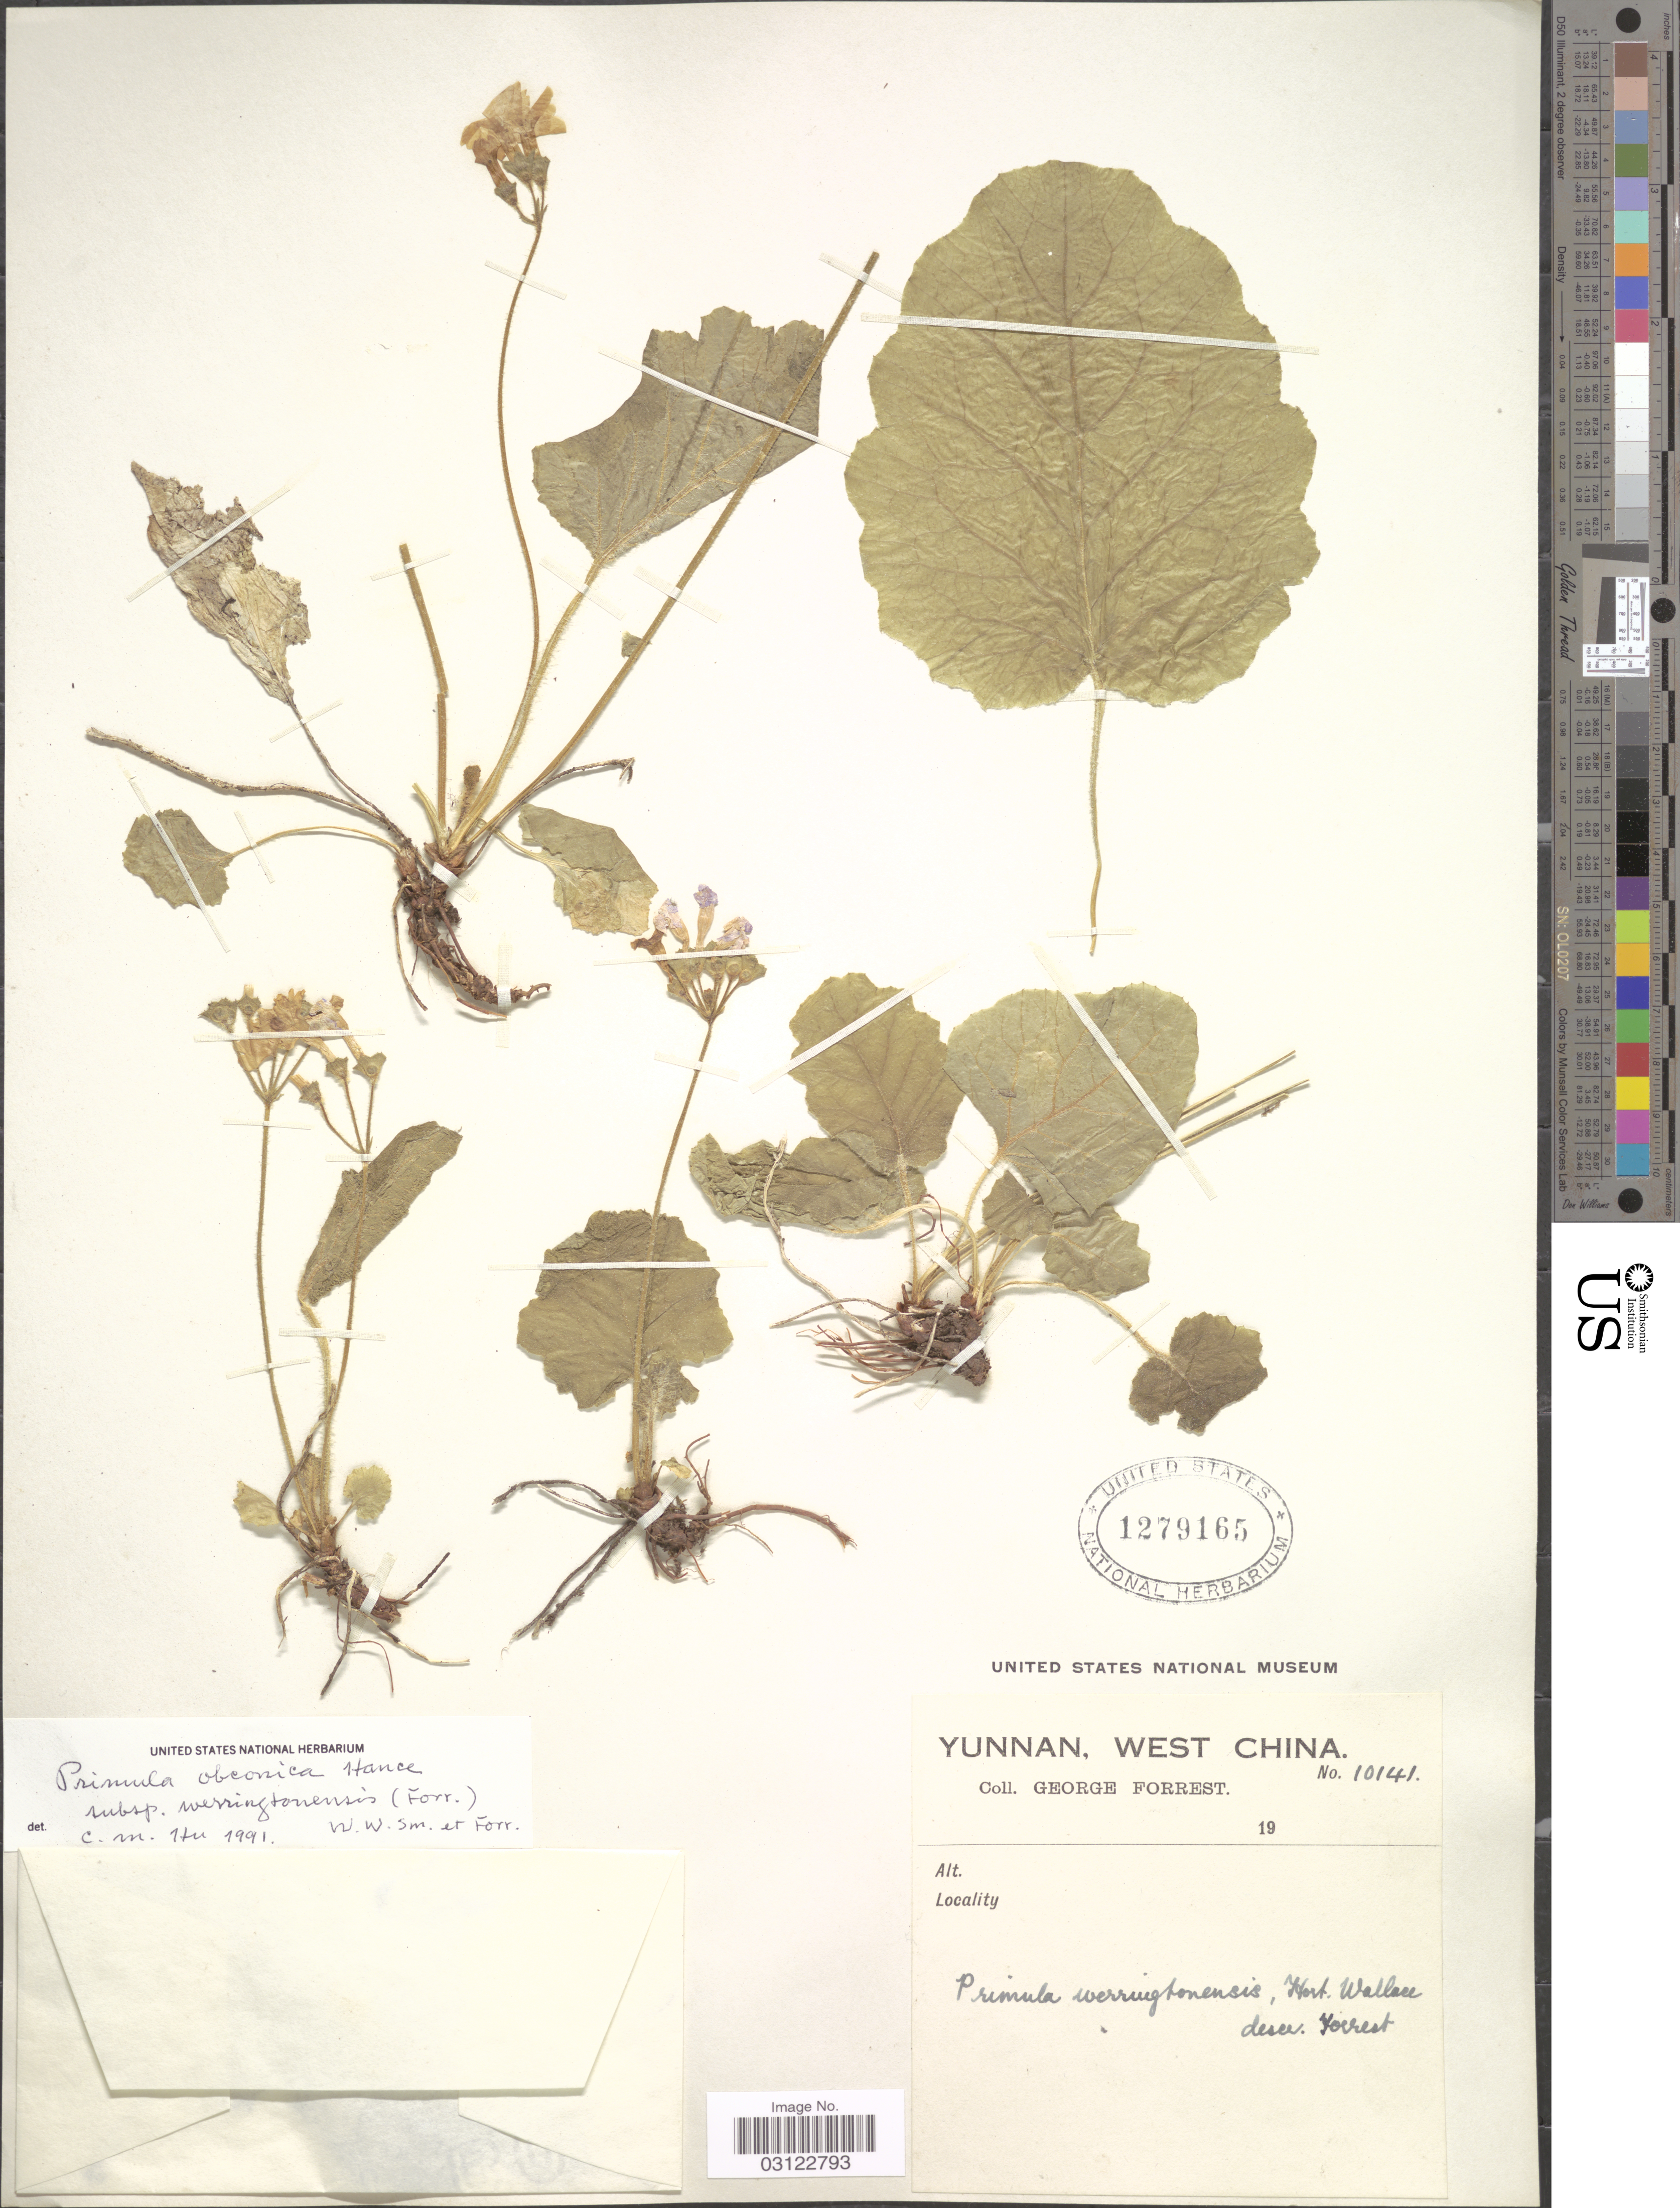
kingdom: Plantae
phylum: Tracheophyta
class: Magnoliopsida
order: Ericales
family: Primulaceae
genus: Primula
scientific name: Primula werringtonensis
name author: Forrest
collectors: G. Forrest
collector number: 10141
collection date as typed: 19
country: China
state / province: Yunnan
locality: West China.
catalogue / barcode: US 1279165